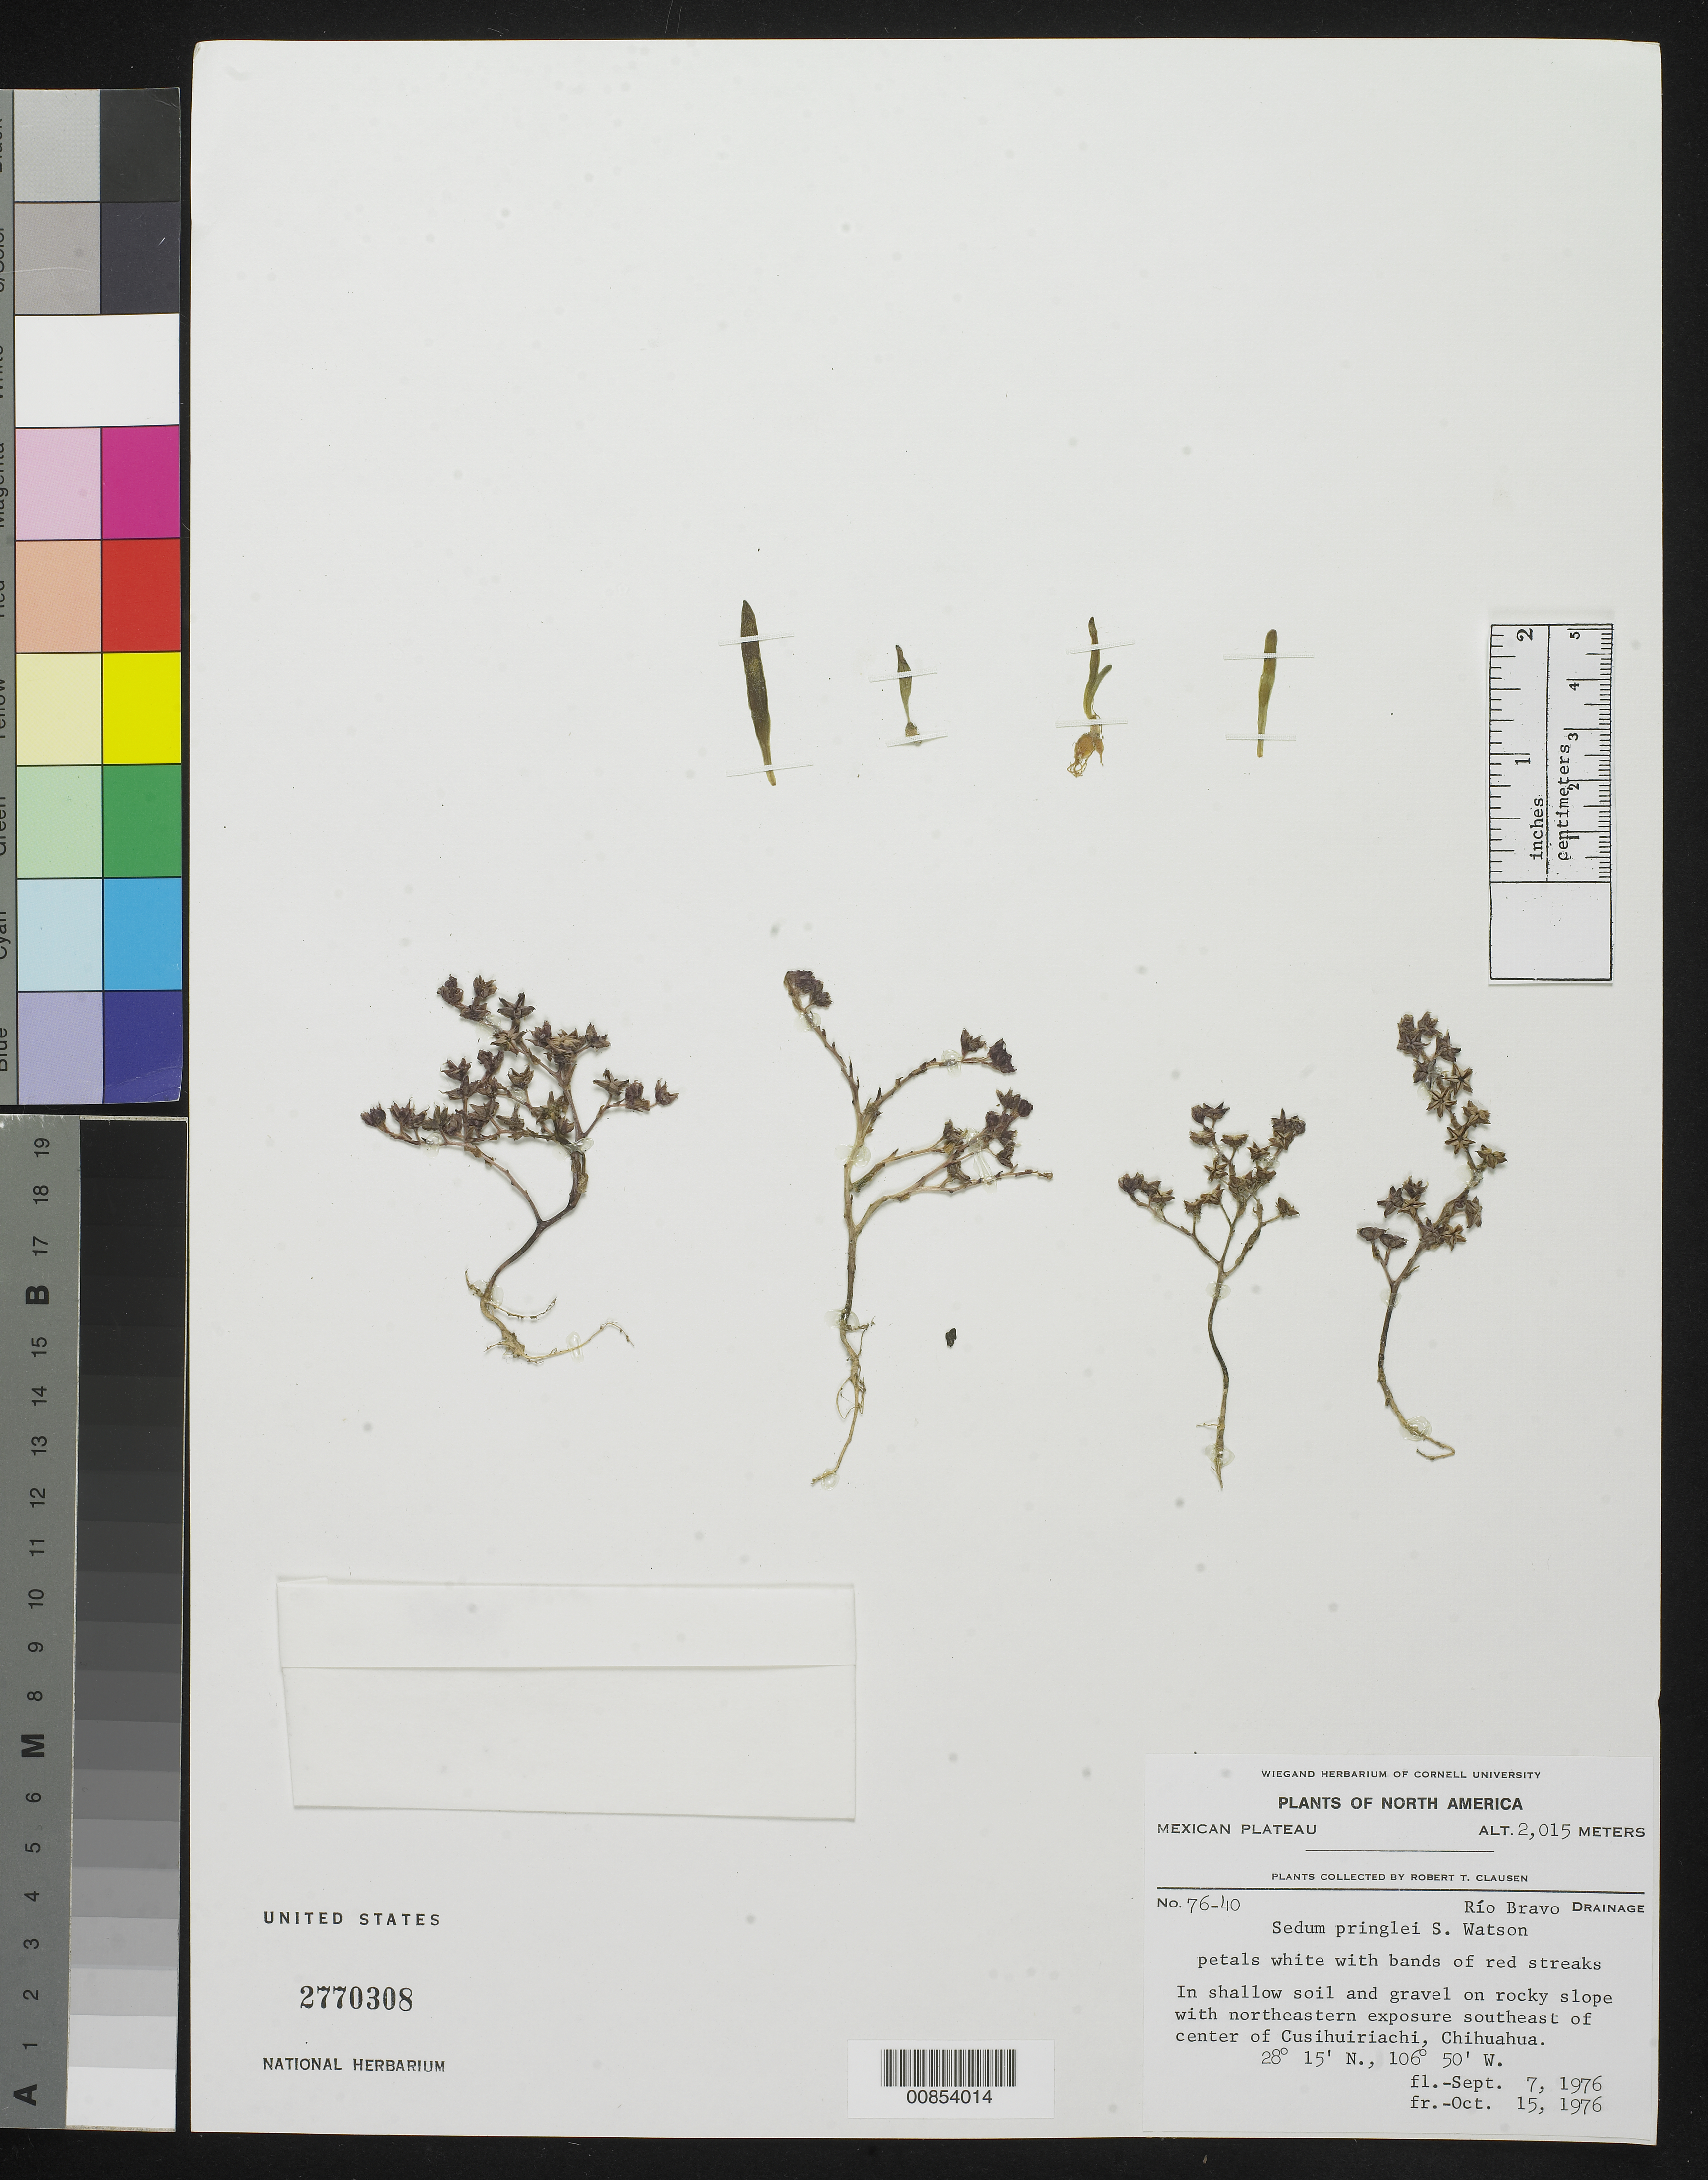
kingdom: Plantae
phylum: Tracheophyta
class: Magnoliopsida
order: Saxifragales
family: Crassulaceae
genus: Sedum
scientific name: Sedum pringlei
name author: S. Watson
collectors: R. T. Clausen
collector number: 76-40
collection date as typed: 07 Sep 1976 to 15 Oct 1976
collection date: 1976-09-07/1976-10-15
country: Mexico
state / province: Chihuahua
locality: Southeast of center of Cusihuiriachi, Chihuahua. Río Bravo Drainage.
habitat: In shallow soil and gravel on rocky slope with northeastern exposure.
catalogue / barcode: US 2770308